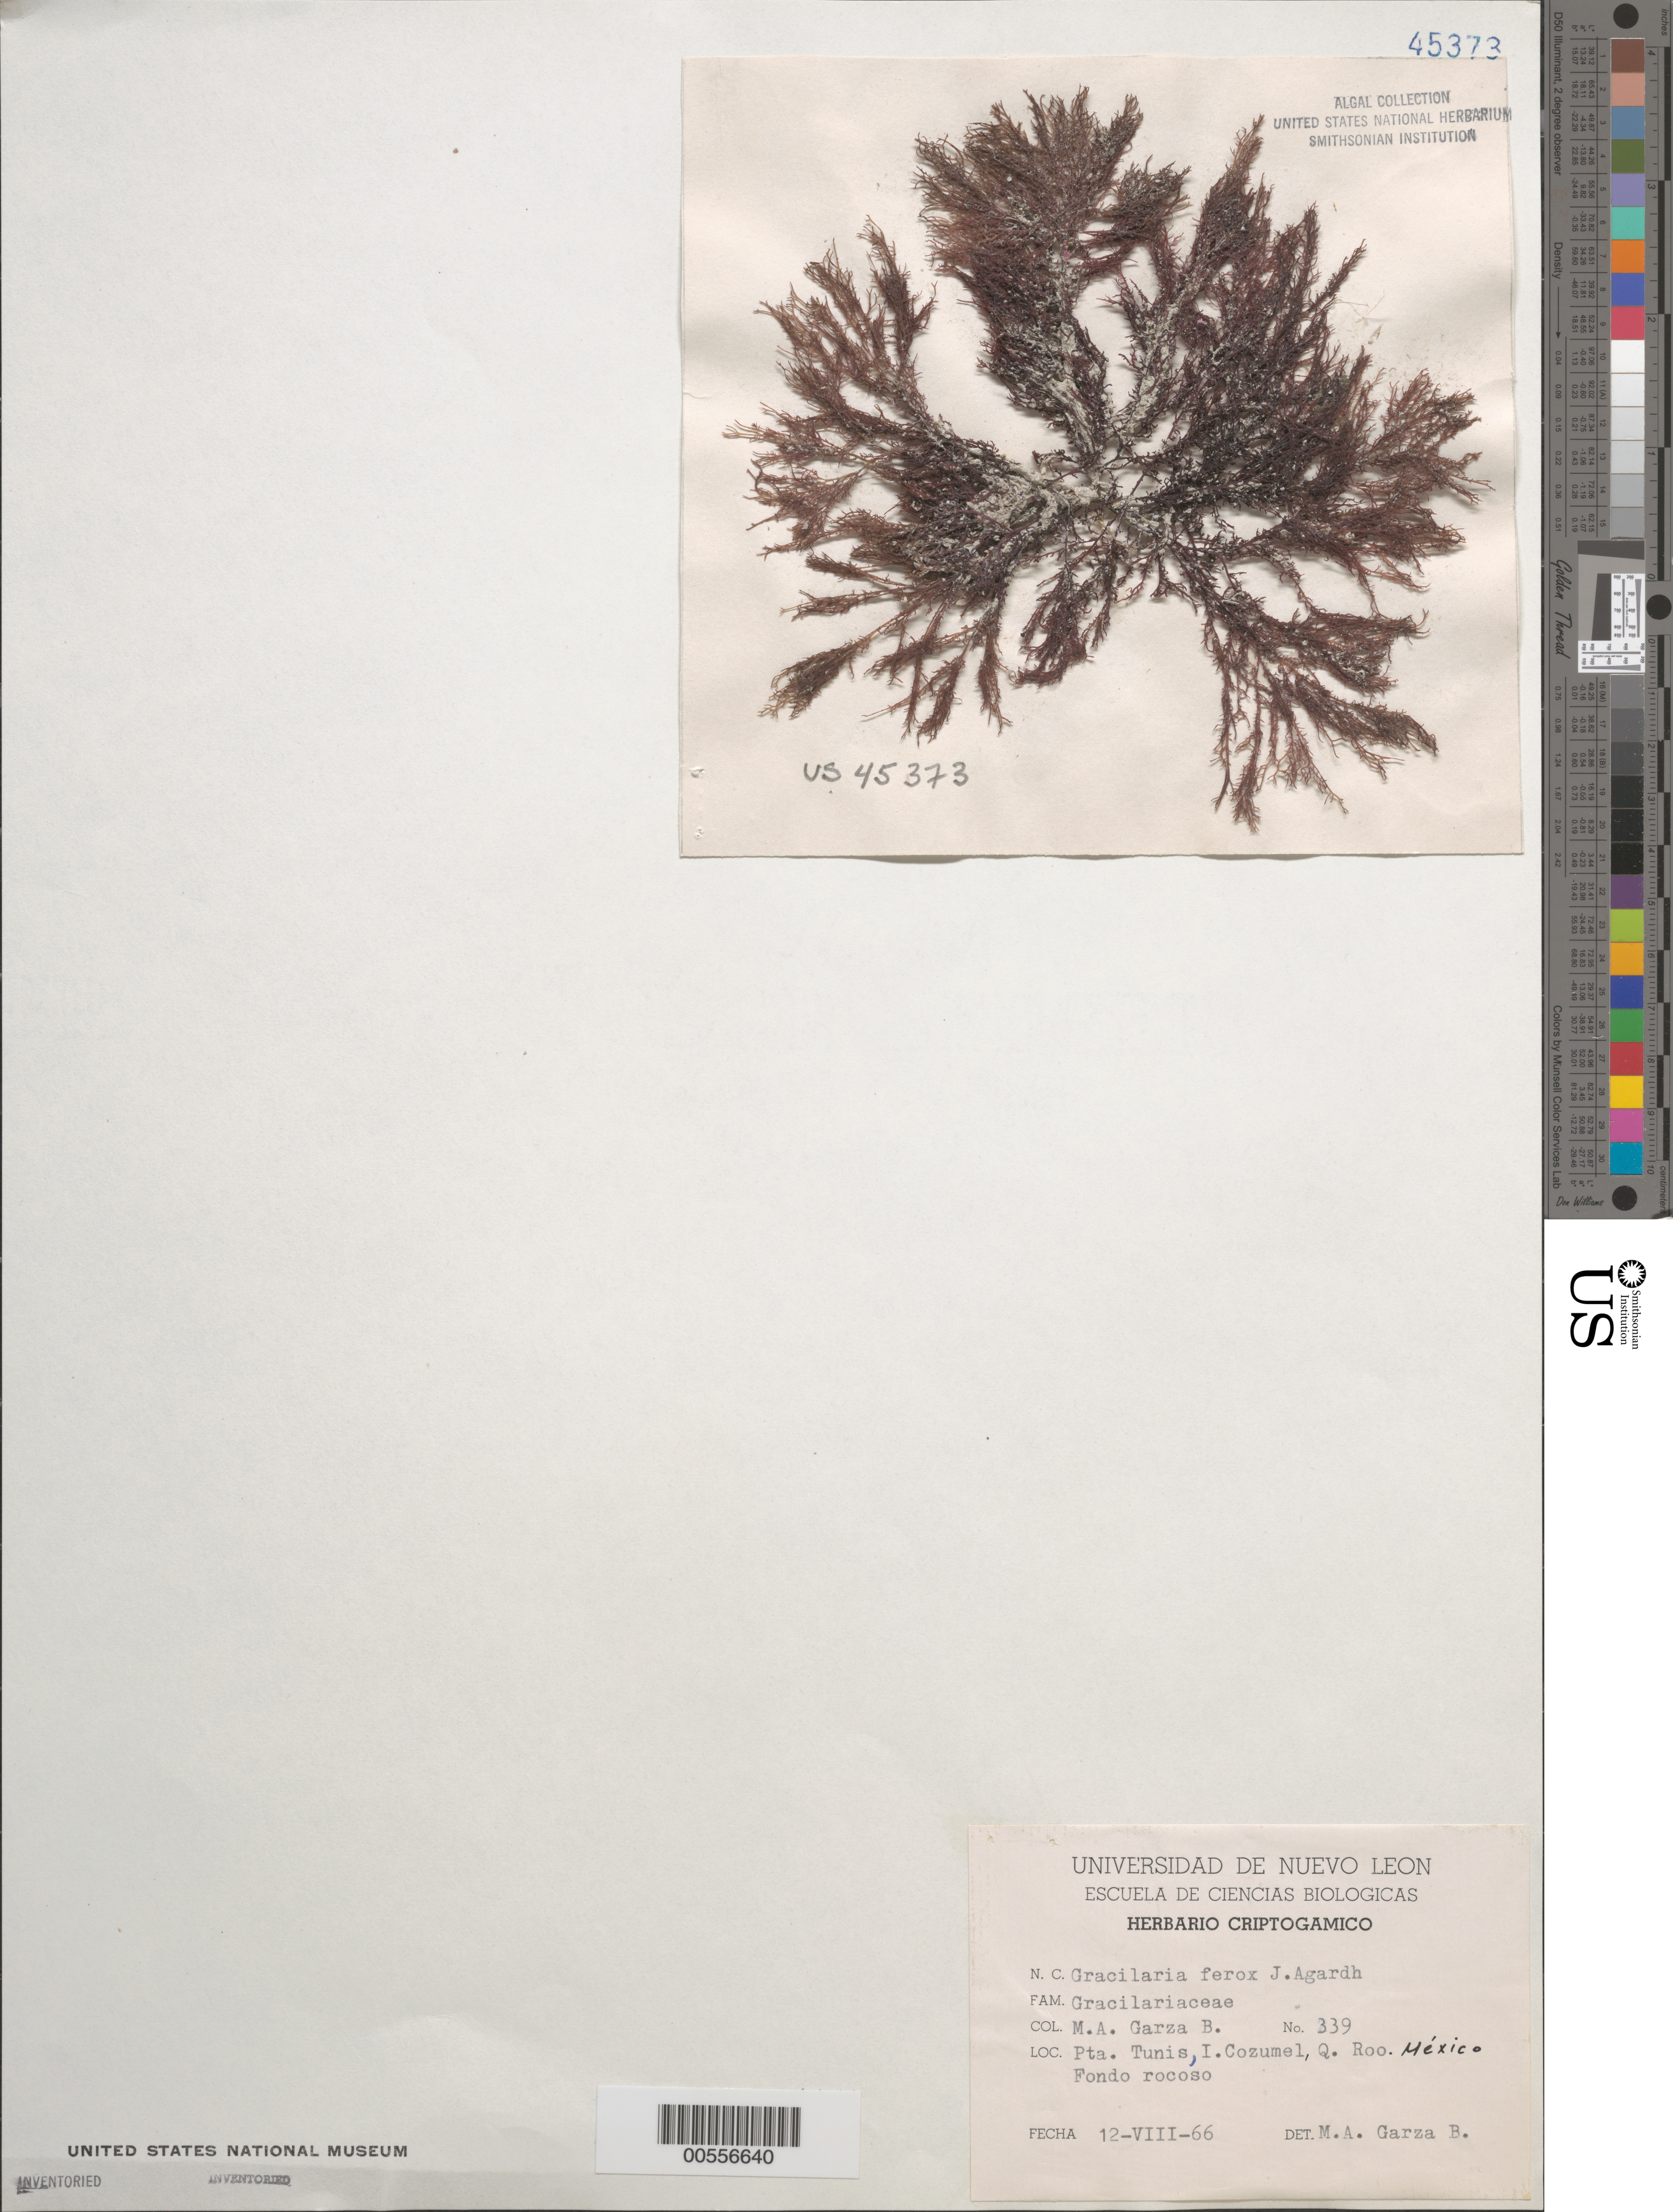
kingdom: Plantae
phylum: Rhodophyta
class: Florideophyceae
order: Gracilariales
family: Gracilariaceae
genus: Gracilaria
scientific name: Gracilaria ferox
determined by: Garza Barrientos, M. A.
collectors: M. Garza Barrientos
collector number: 339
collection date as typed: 12 Aug 1966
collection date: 1966-08-12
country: Mexico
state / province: Quintana Roo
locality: Punta tunis, isla cozumel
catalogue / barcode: US 45373